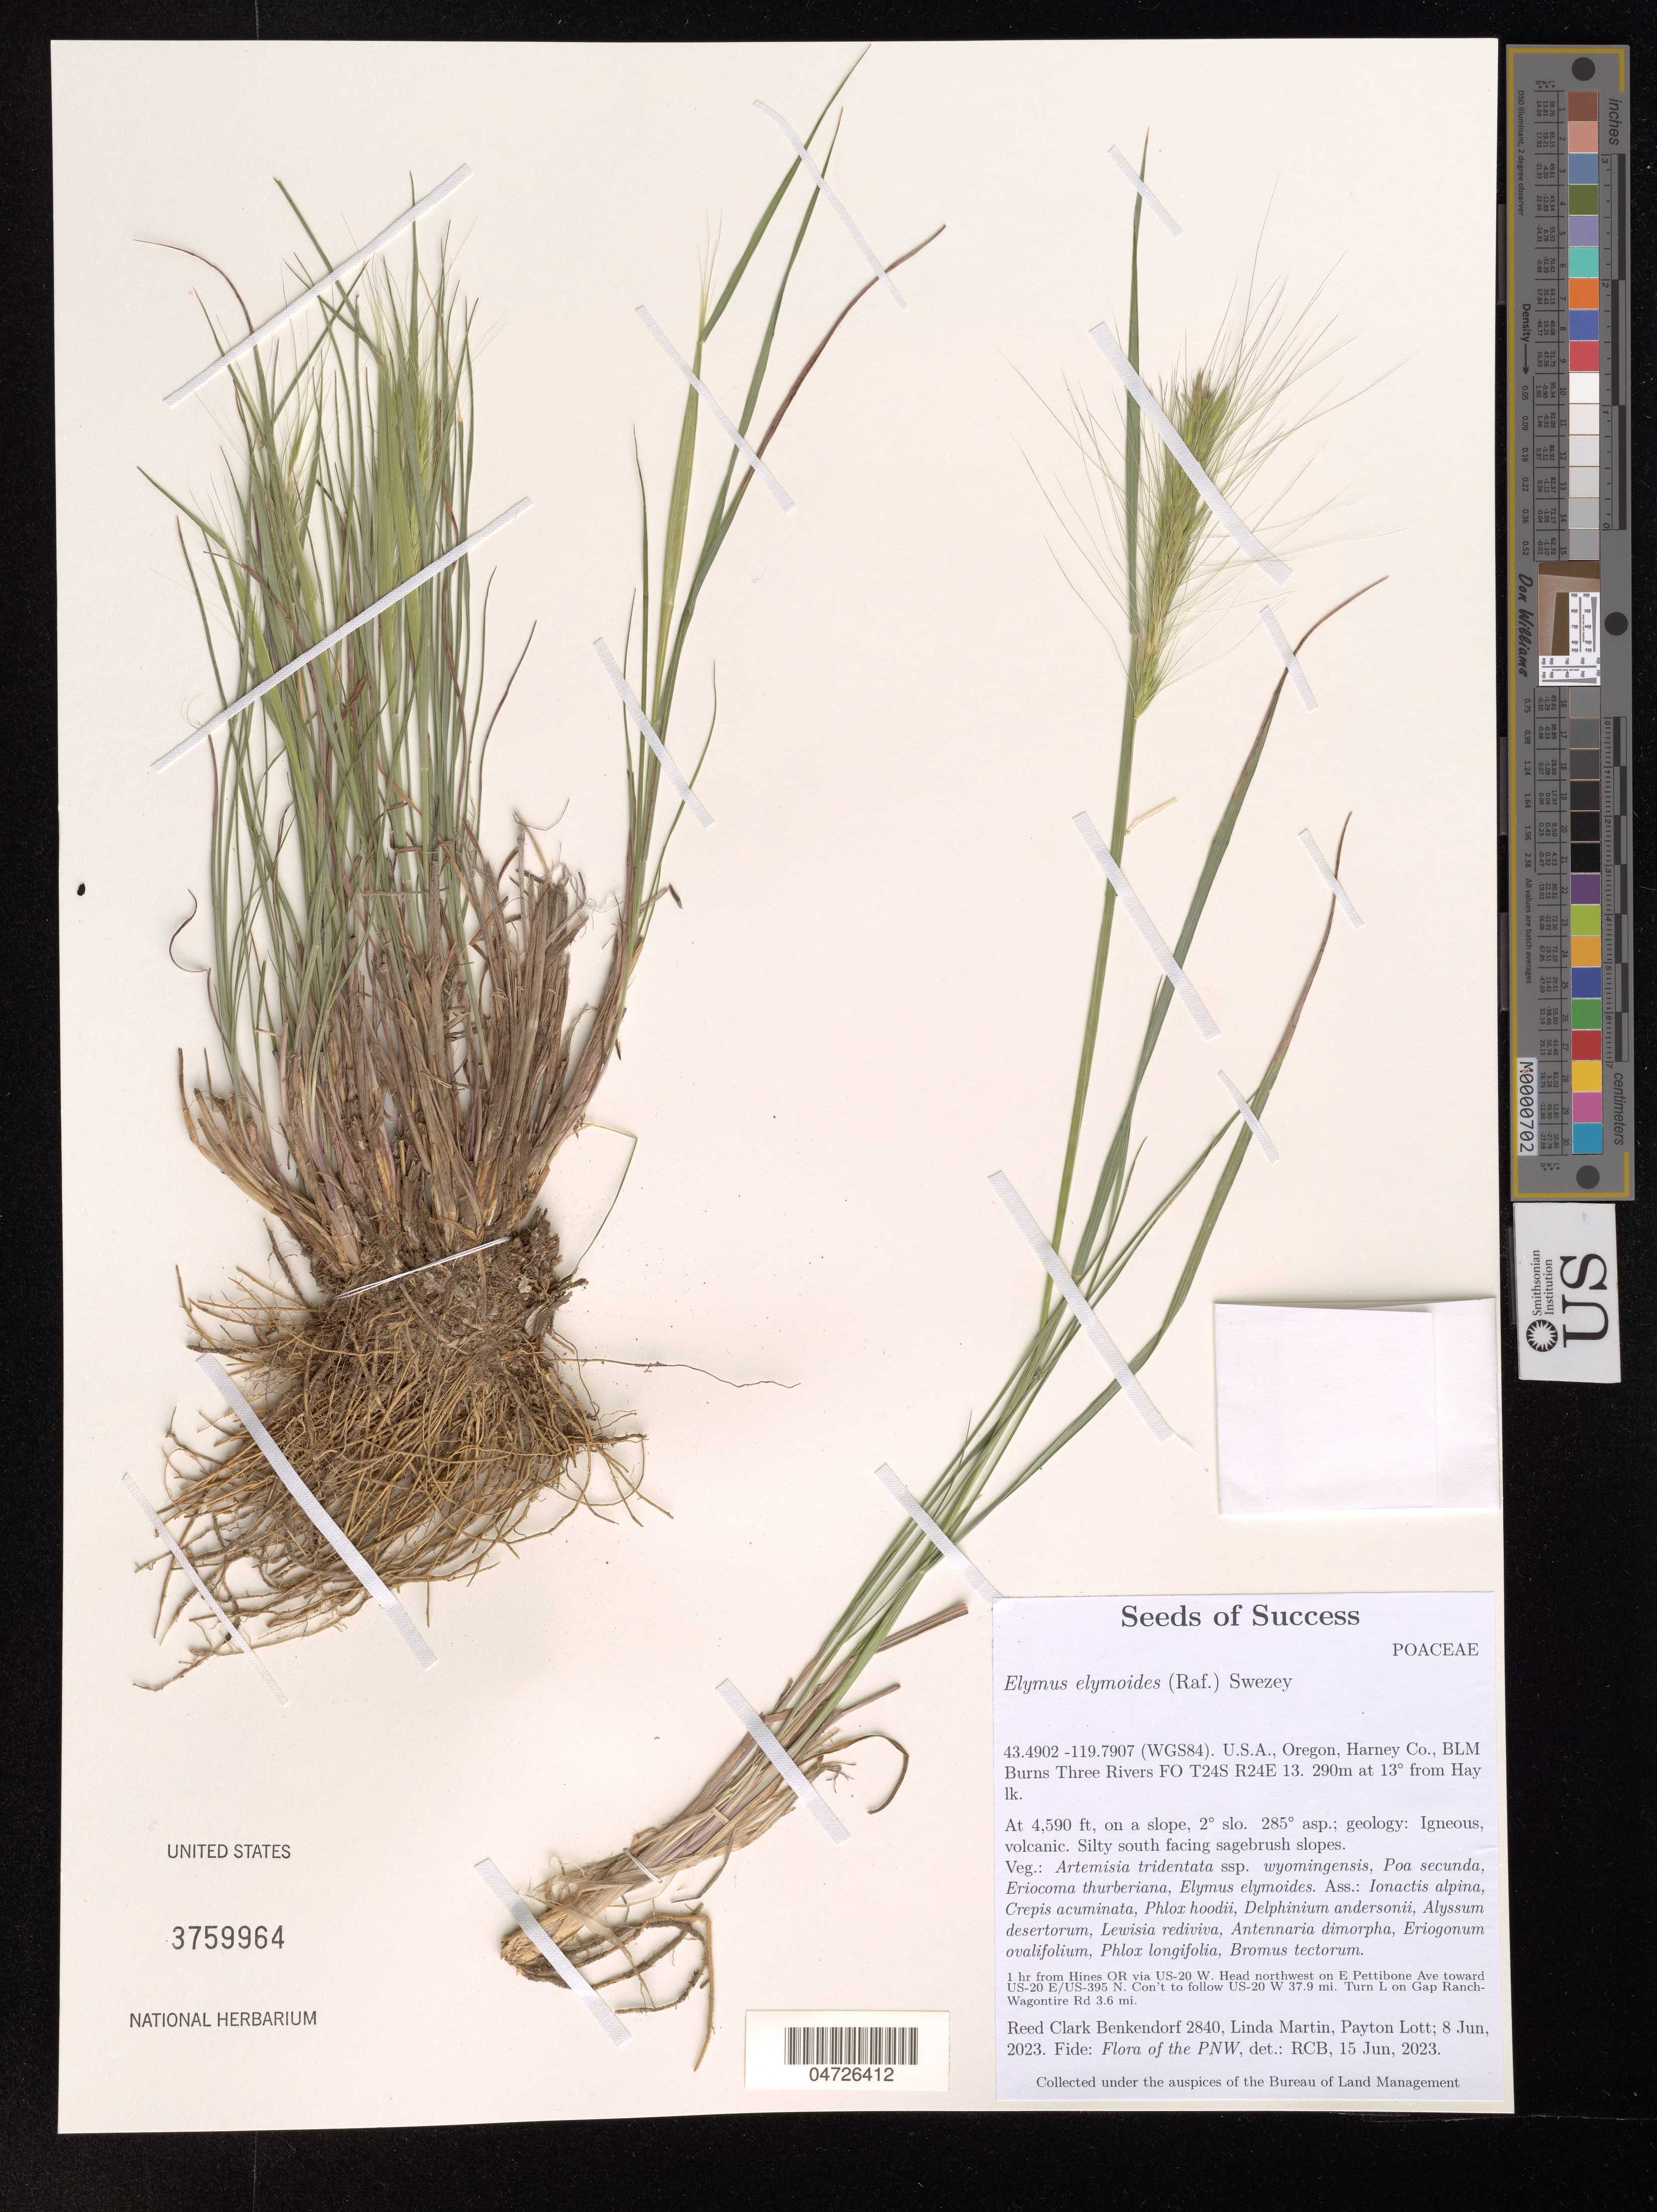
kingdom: Plantae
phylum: Tracheophyta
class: Liliopsida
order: Poales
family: Poaceae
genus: Elymus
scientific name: Elymus elymoides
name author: (Raf.) Swezey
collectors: R. Benkendorf, L. Martin & P. Lott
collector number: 2840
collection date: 2023-06-08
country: United States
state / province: Oregon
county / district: Harney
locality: (WGS84). Harney Co., BLM Burns Three Rivers FO T24S R24E 13. 290m at 13º from Hay lk. 1 hr from Hines OR via US-20 W. Head northwest on E Pettibone Ave toward US-20 E/US-395 N. Con't to follow US-20 W 37.9 mi. Turn L on Gap Ranch-Wagontire Rd 3.6 mi.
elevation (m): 1399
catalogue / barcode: US 3759964